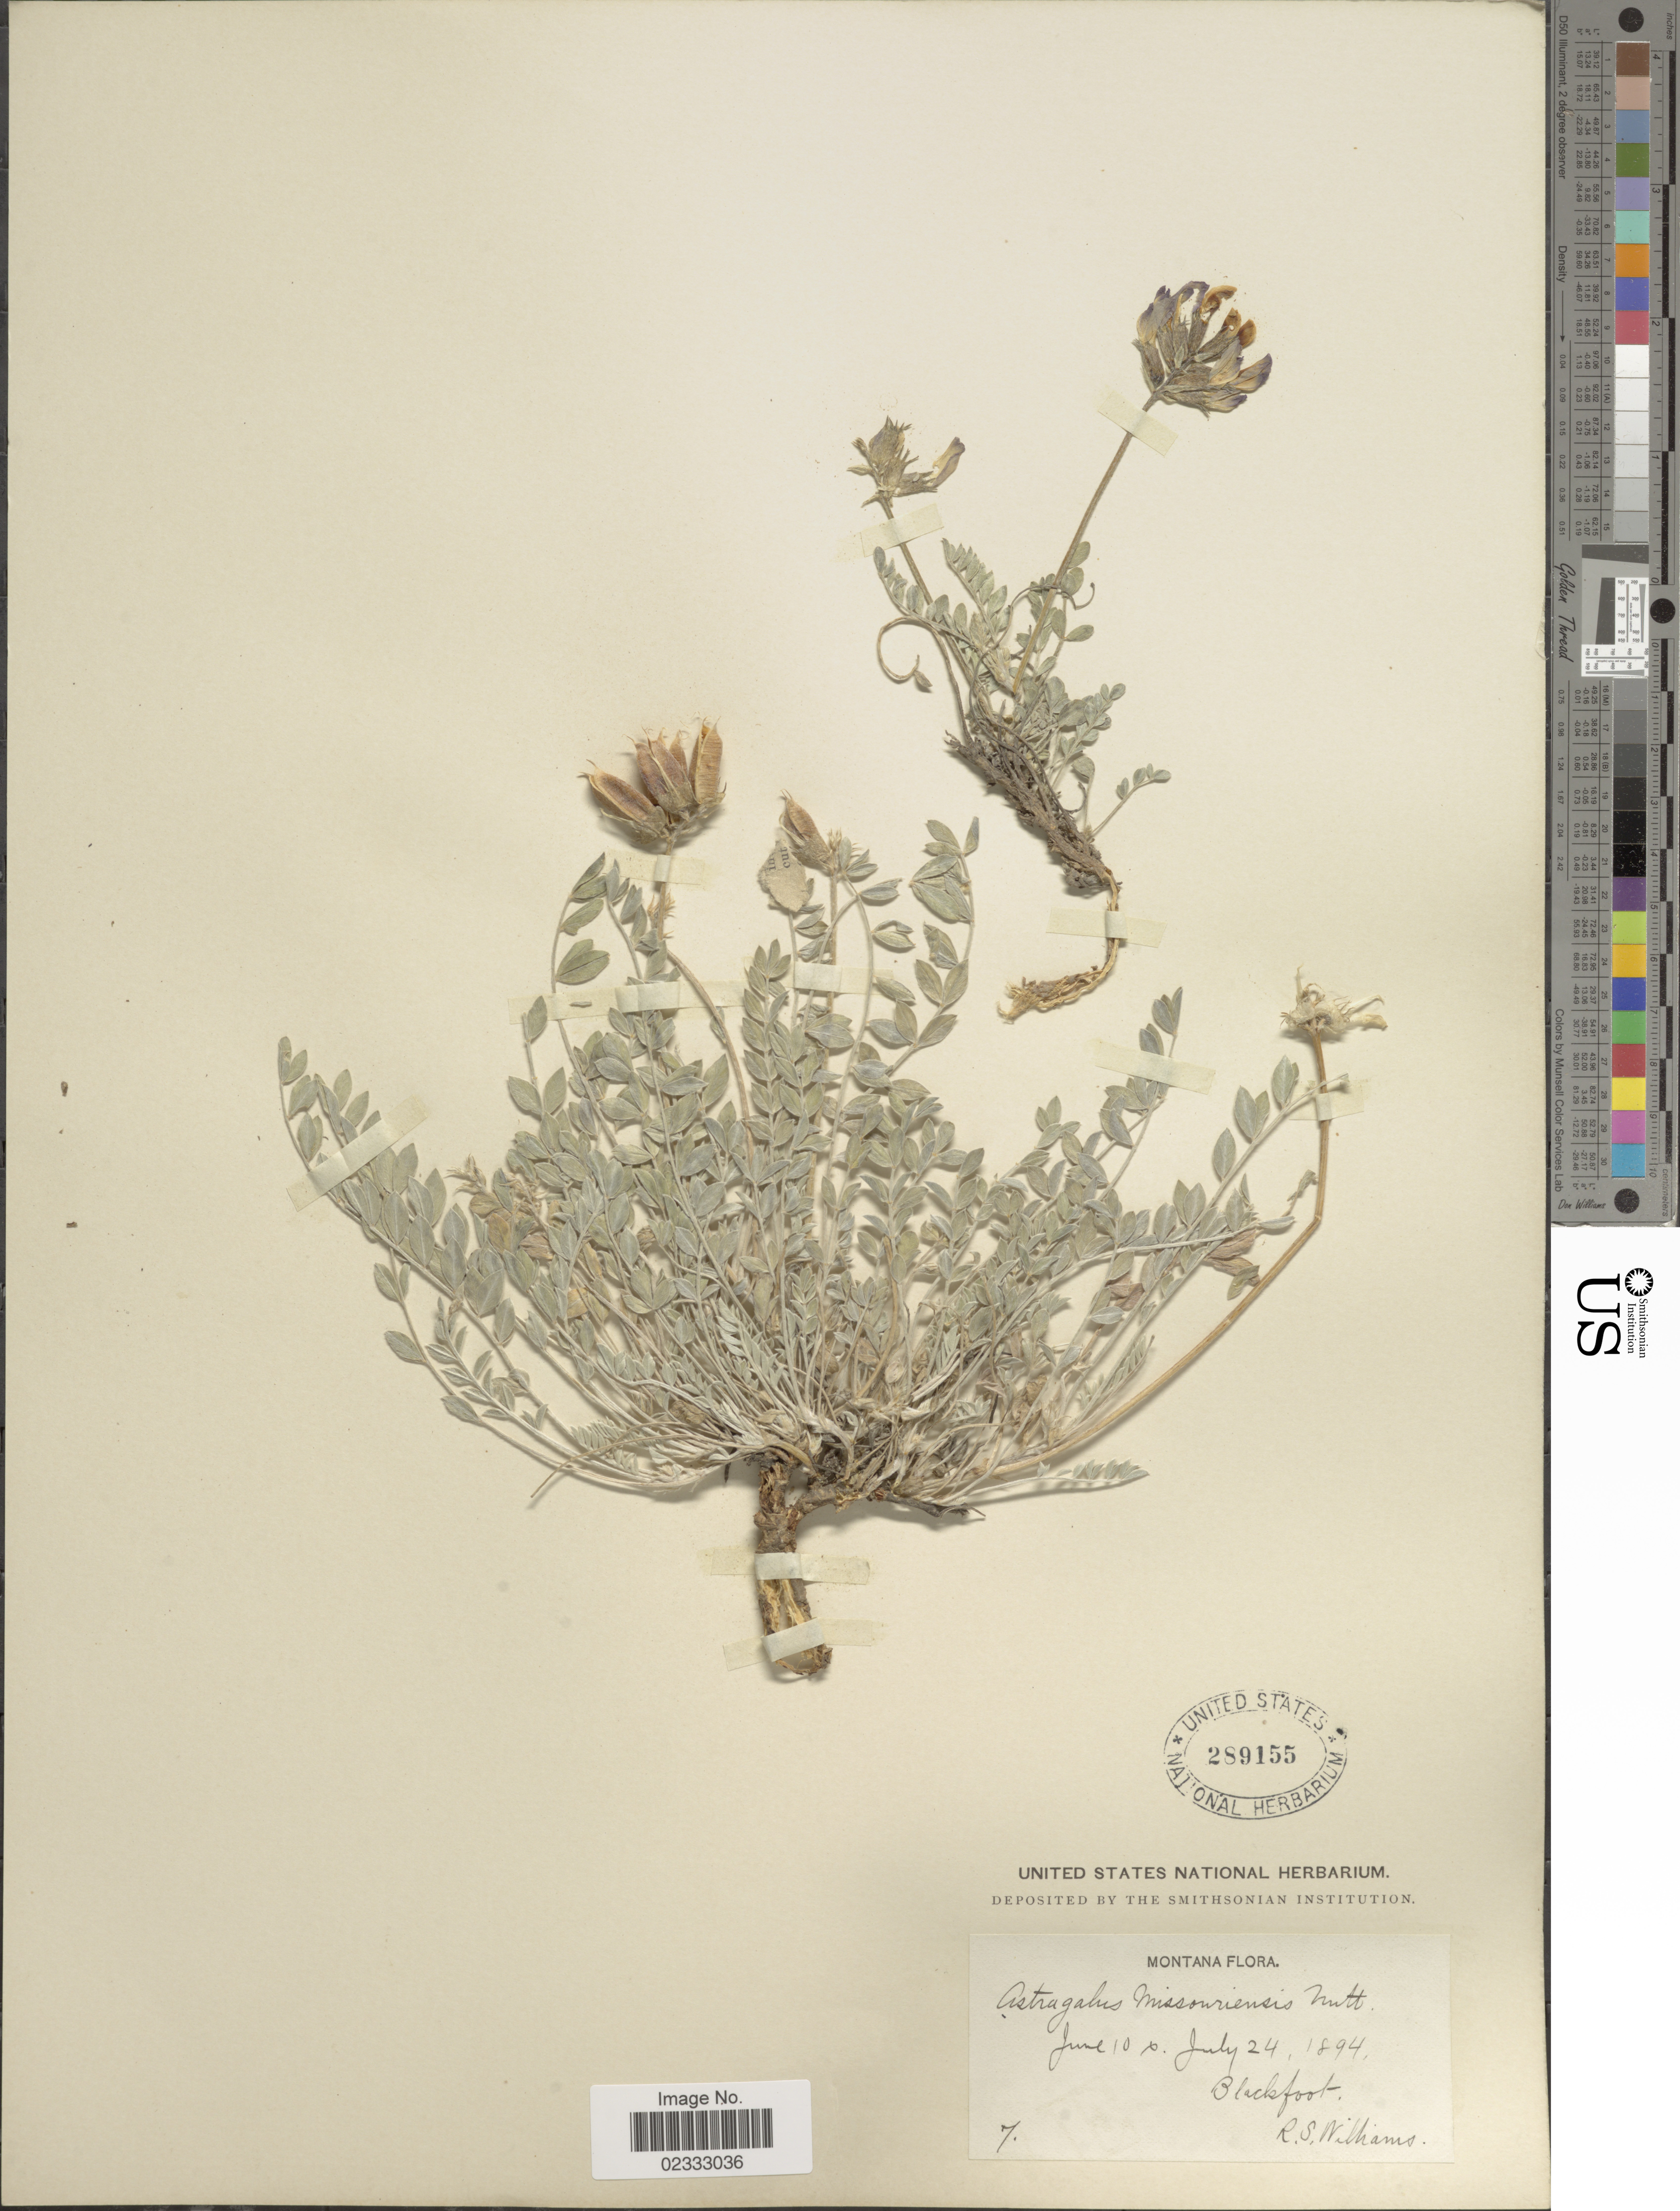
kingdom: Plantae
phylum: Tracheophyta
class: Magnoliopsida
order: Fabales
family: Fabaceae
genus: Astragalus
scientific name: Astragalus missouriensis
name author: Nutt.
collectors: R. S. Williams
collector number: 7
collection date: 1894-06-10/1894-07-24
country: United States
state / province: Montana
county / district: Glacier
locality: Blackfoot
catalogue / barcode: US 289155